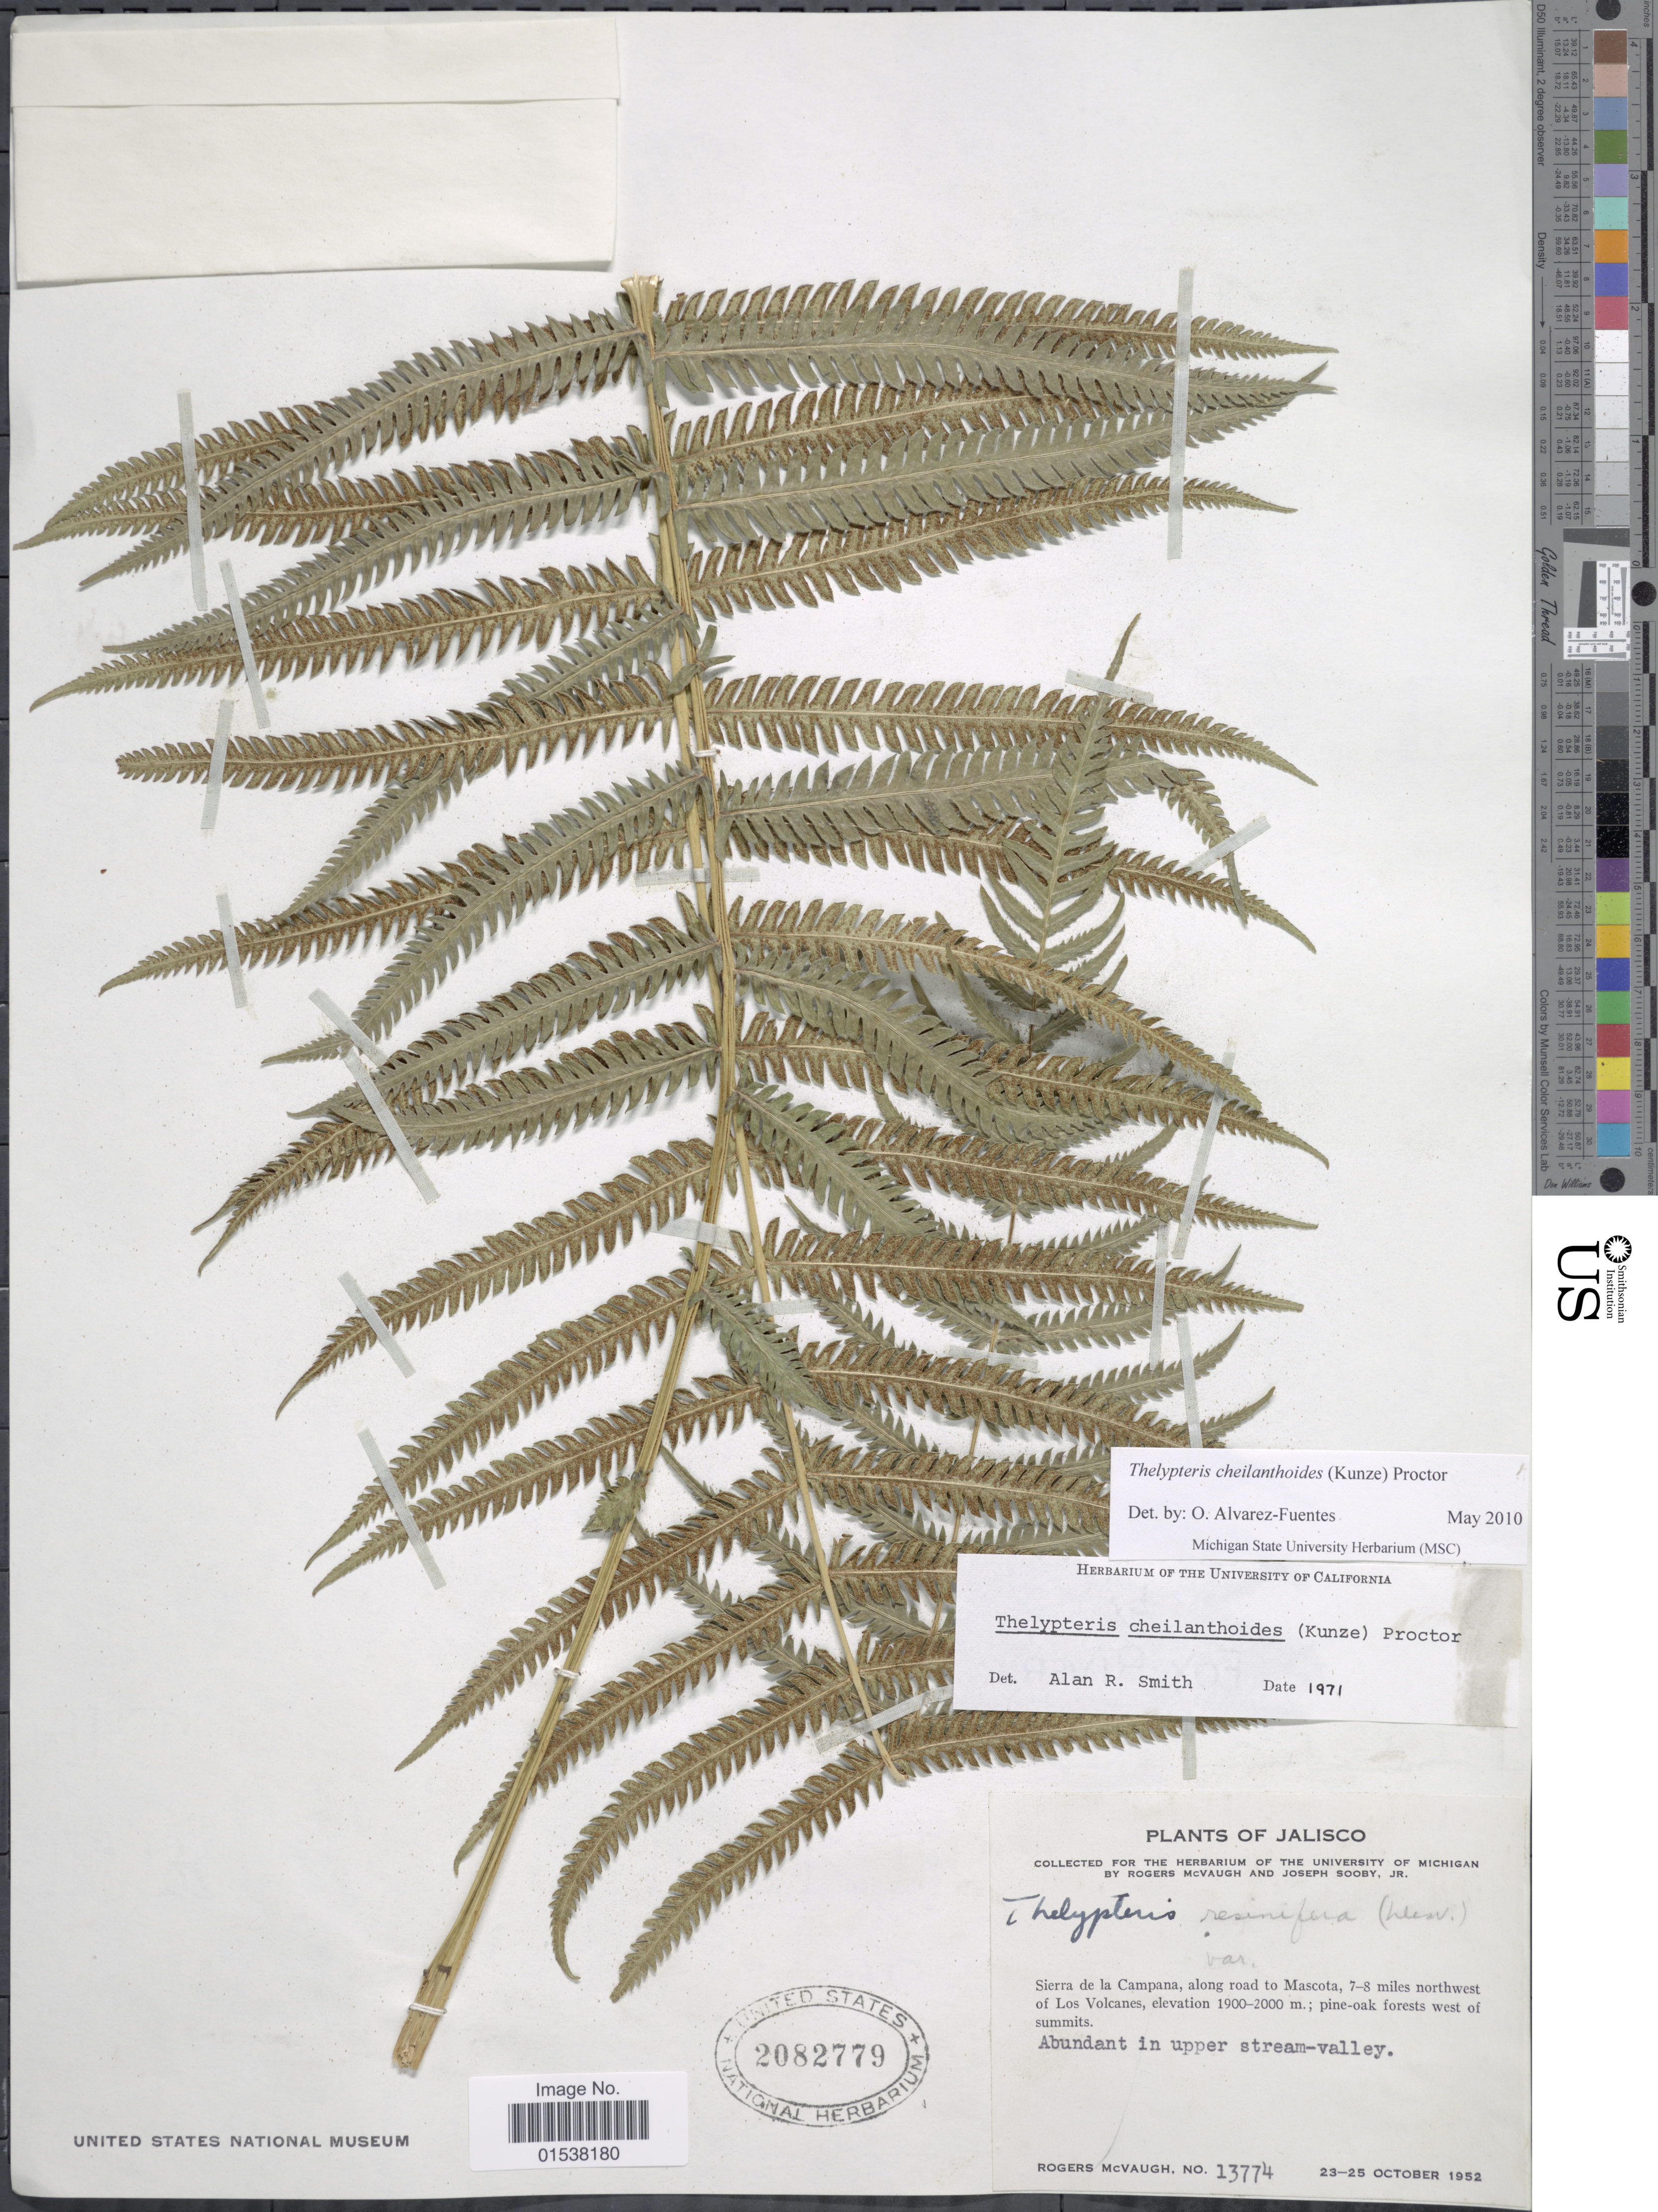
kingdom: Plantae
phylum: Tracheophyta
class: Polypodiopsida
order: Polypodiales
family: Thelypteridaceae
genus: Amauropelta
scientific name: Amauropelta cheilanthoides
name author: (Kunze) Á. Löve & D. Löve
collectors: R. McVaugh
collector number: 13774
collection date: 1952-10-23/1952-10-25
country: Mexico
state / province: Jalisco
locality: Sierra de la Campana, along road to Mascota, 7-8 miles northwest of Los Volcanos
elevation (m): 1900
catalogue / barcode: US 2082779